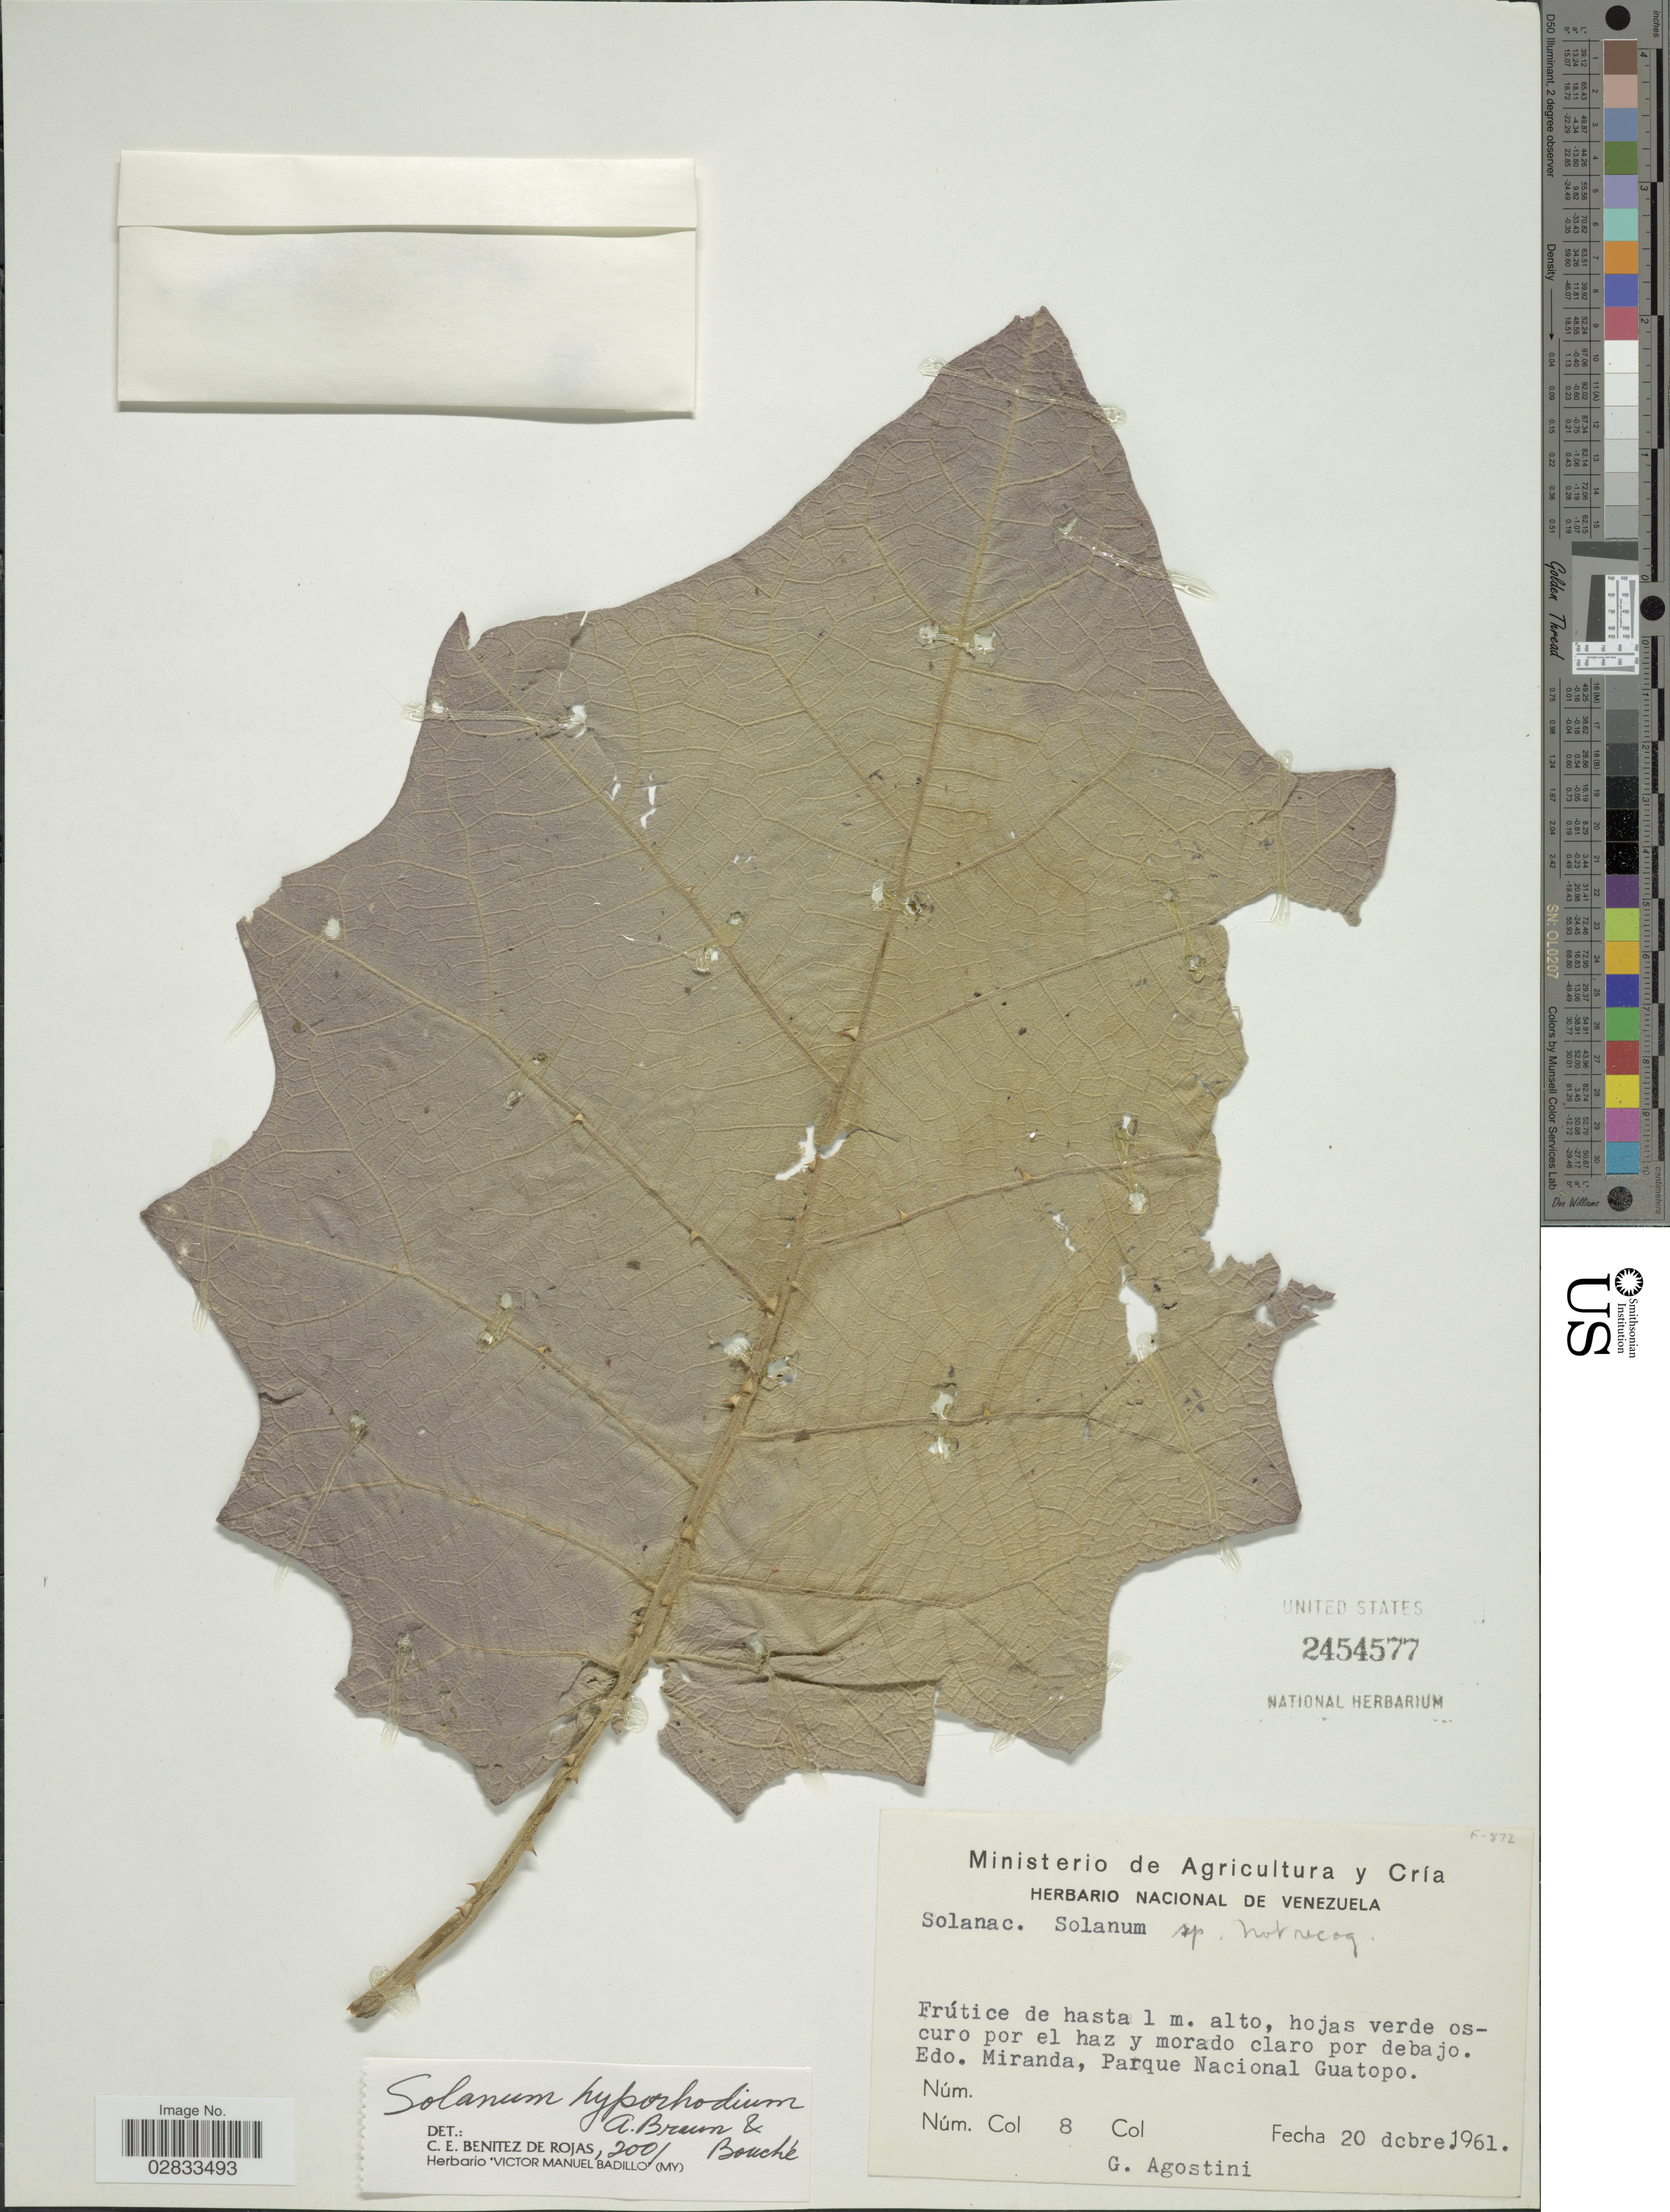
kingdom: Plantae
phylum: Tracheophyta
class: Magnoliopsida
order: Solanales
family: Solanaceae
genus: Solanum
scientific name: Solanum hyporhodium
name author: A. Braun & C.D. Bouché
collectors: G. Agostini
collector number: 8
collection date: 1961-12-20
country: Venezuela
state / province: Miranda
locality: Parque Nacional Guatopo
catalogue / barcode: US 2454577